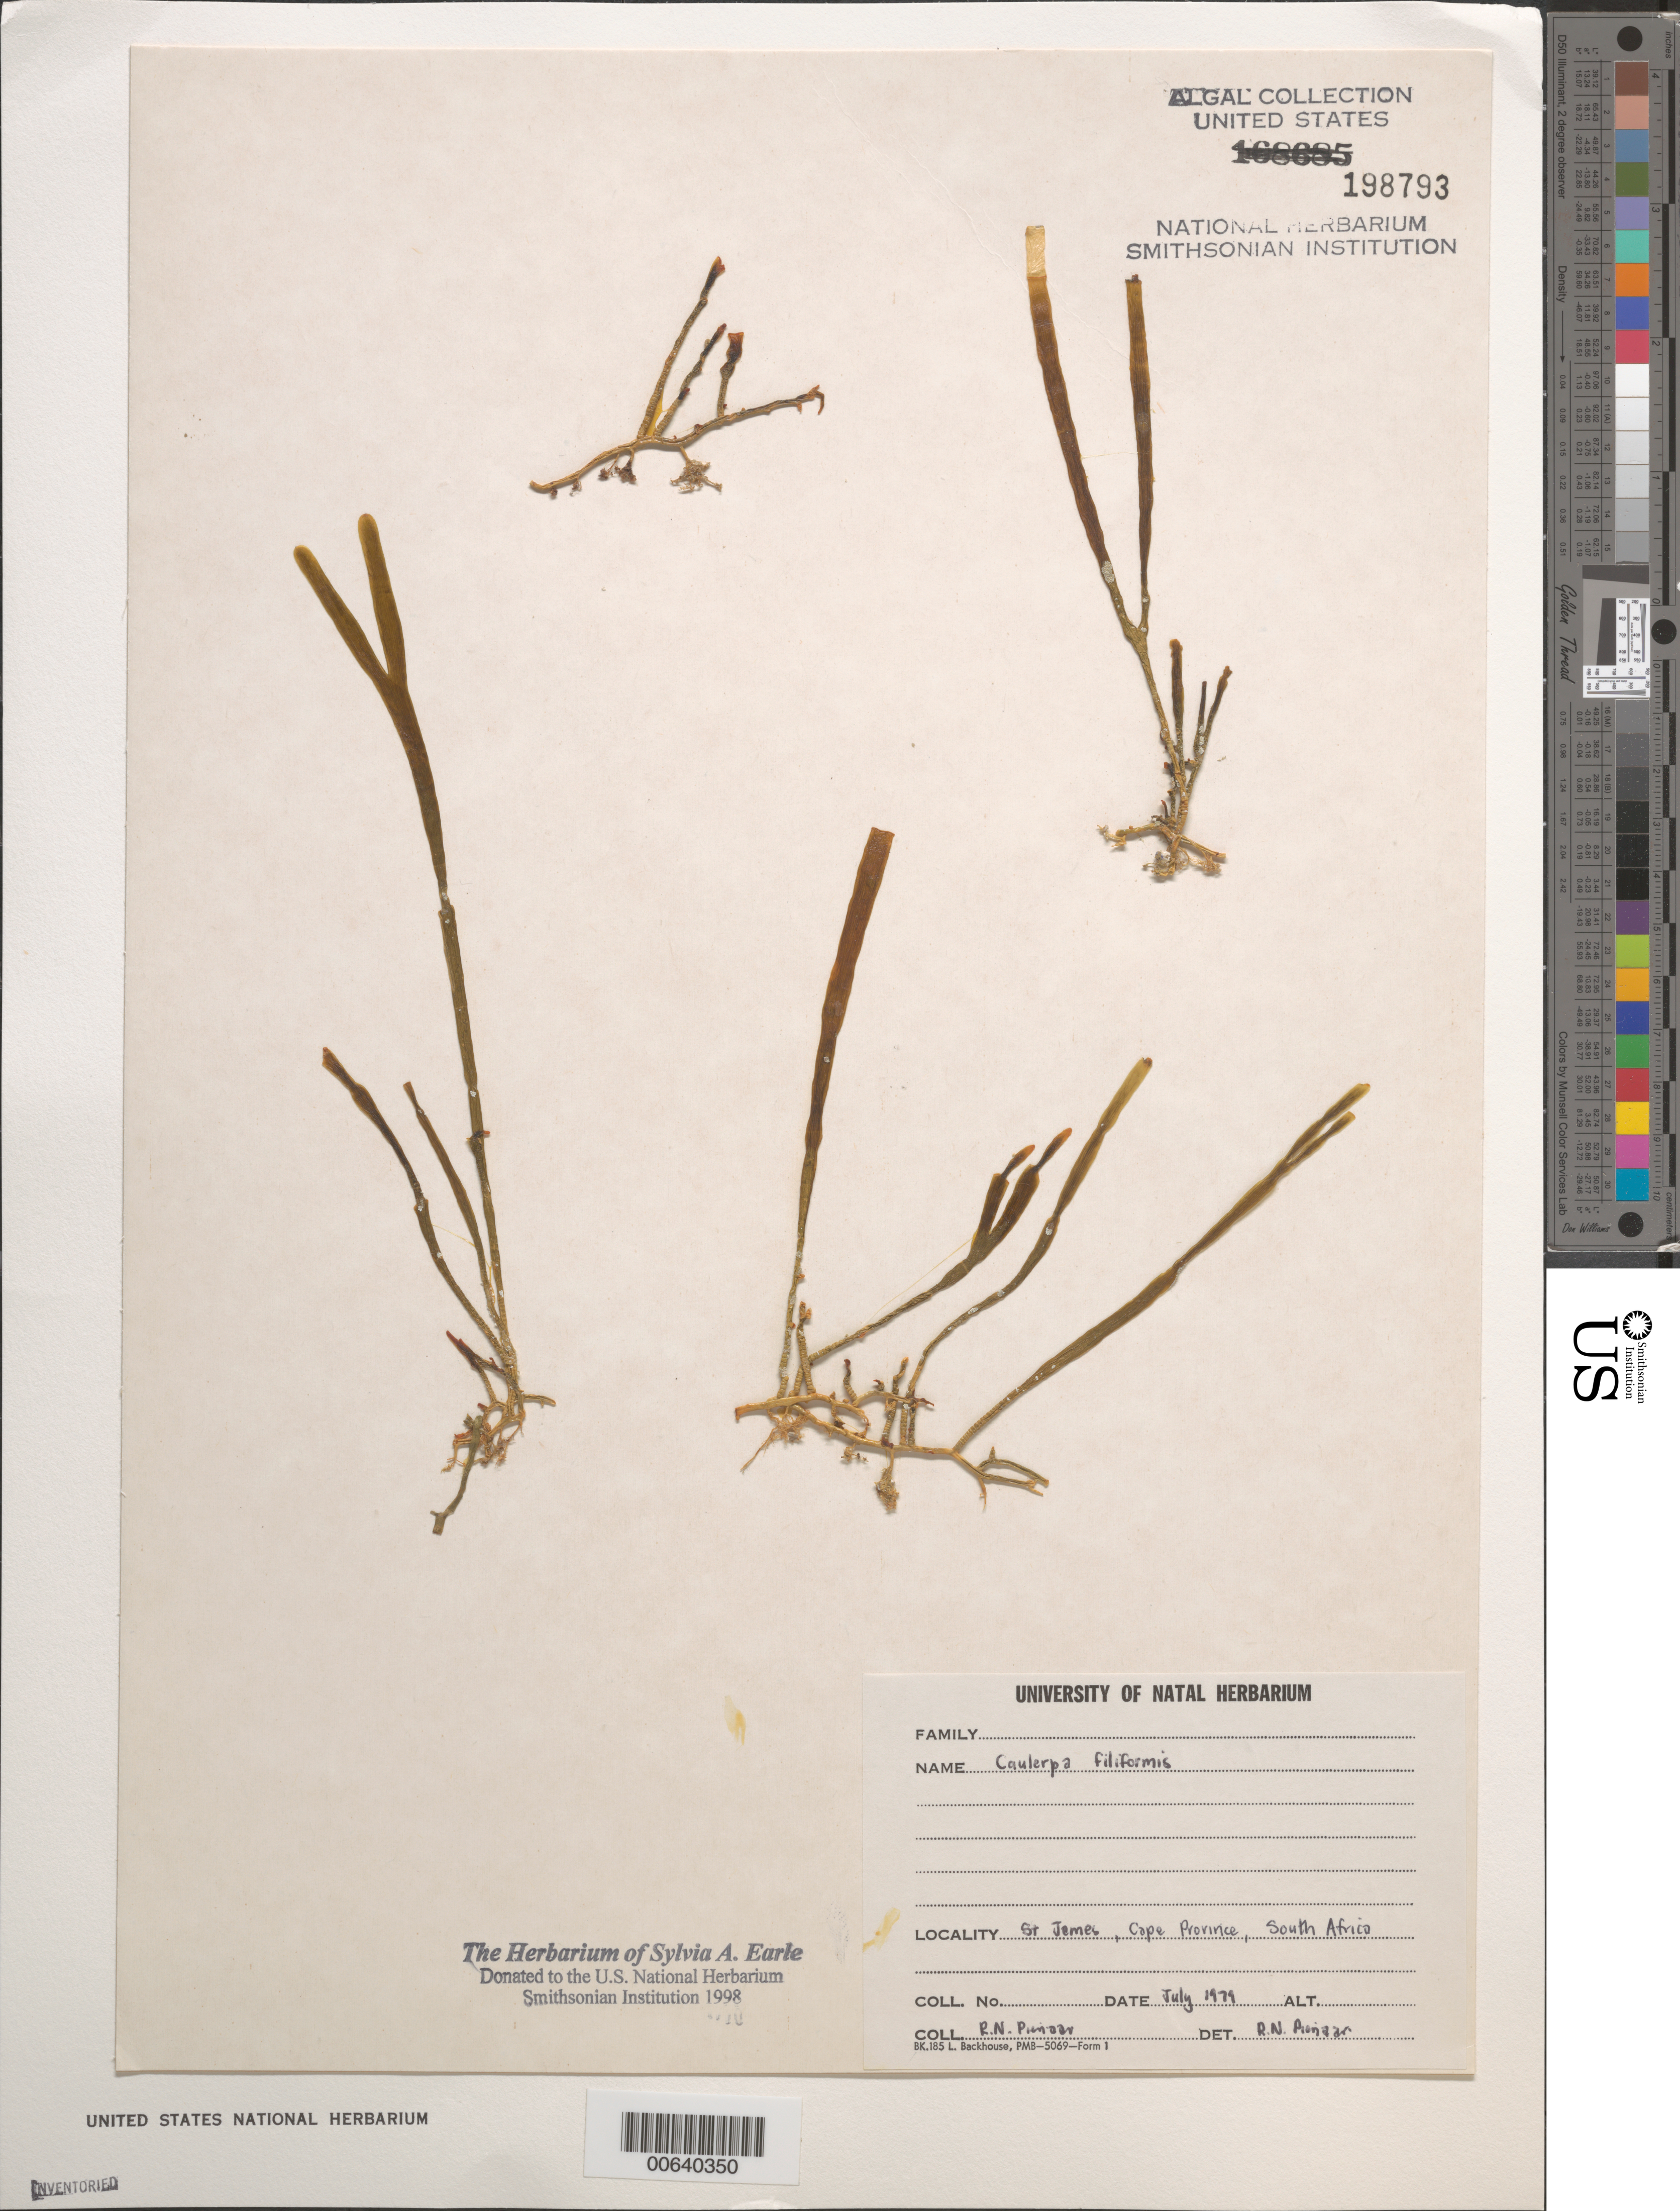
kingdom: Plantae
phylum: Chlorophyta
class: Ulvophyceae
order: Bryopsidales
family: Caulerpaceae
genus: Caulerpa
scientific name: Caulerpa filiformis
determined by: Pienaar, R. N.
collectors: R. Pienaar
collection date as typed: Jul 1979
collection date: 1979-07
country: South Africa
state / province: Western Cape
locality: St. James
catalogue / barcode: US 198793